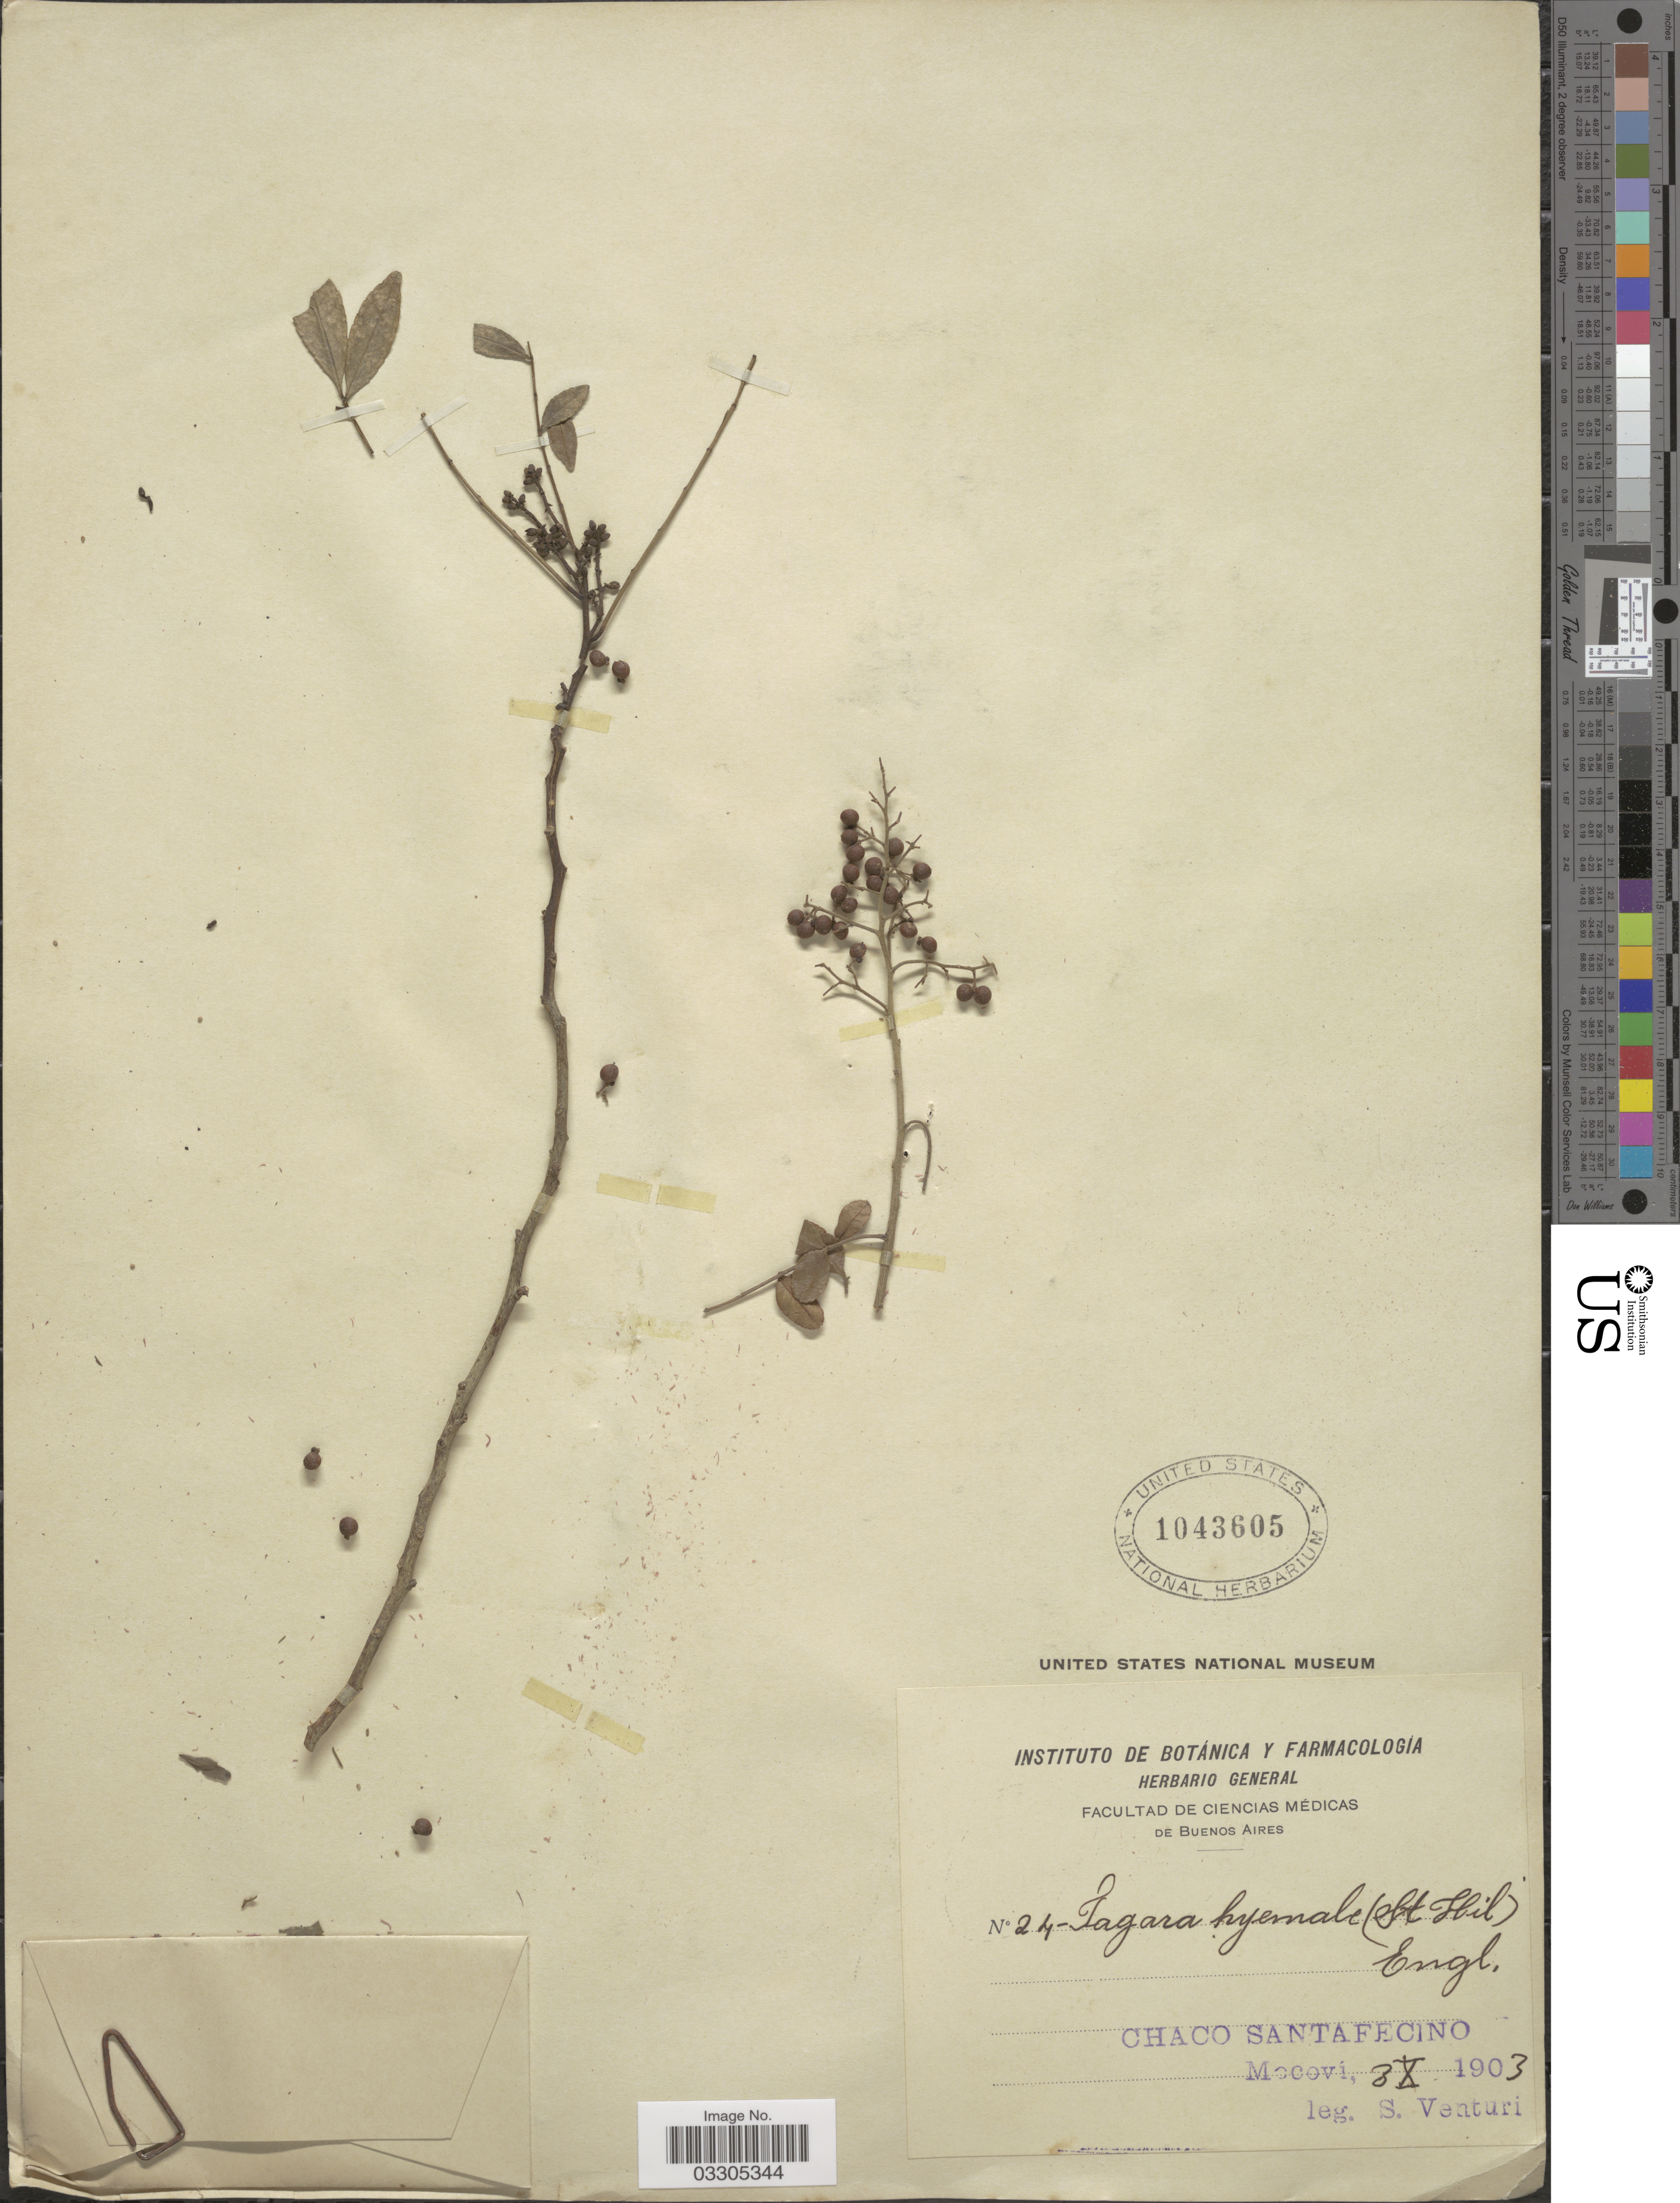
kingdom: Plantae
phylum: Tracheophyta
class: Magnoliopsida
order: Sapindales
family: Rutaceae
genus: Zanthoxylum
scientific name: Zanthoxylum hiemalis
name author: A. St.-Hil.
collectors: S. Venturi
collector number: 24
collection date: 1903-10-03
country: Argentina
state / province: Buenos Aires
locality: Chaco Santa Fecino. Mocovi.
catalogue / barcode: US 1043605